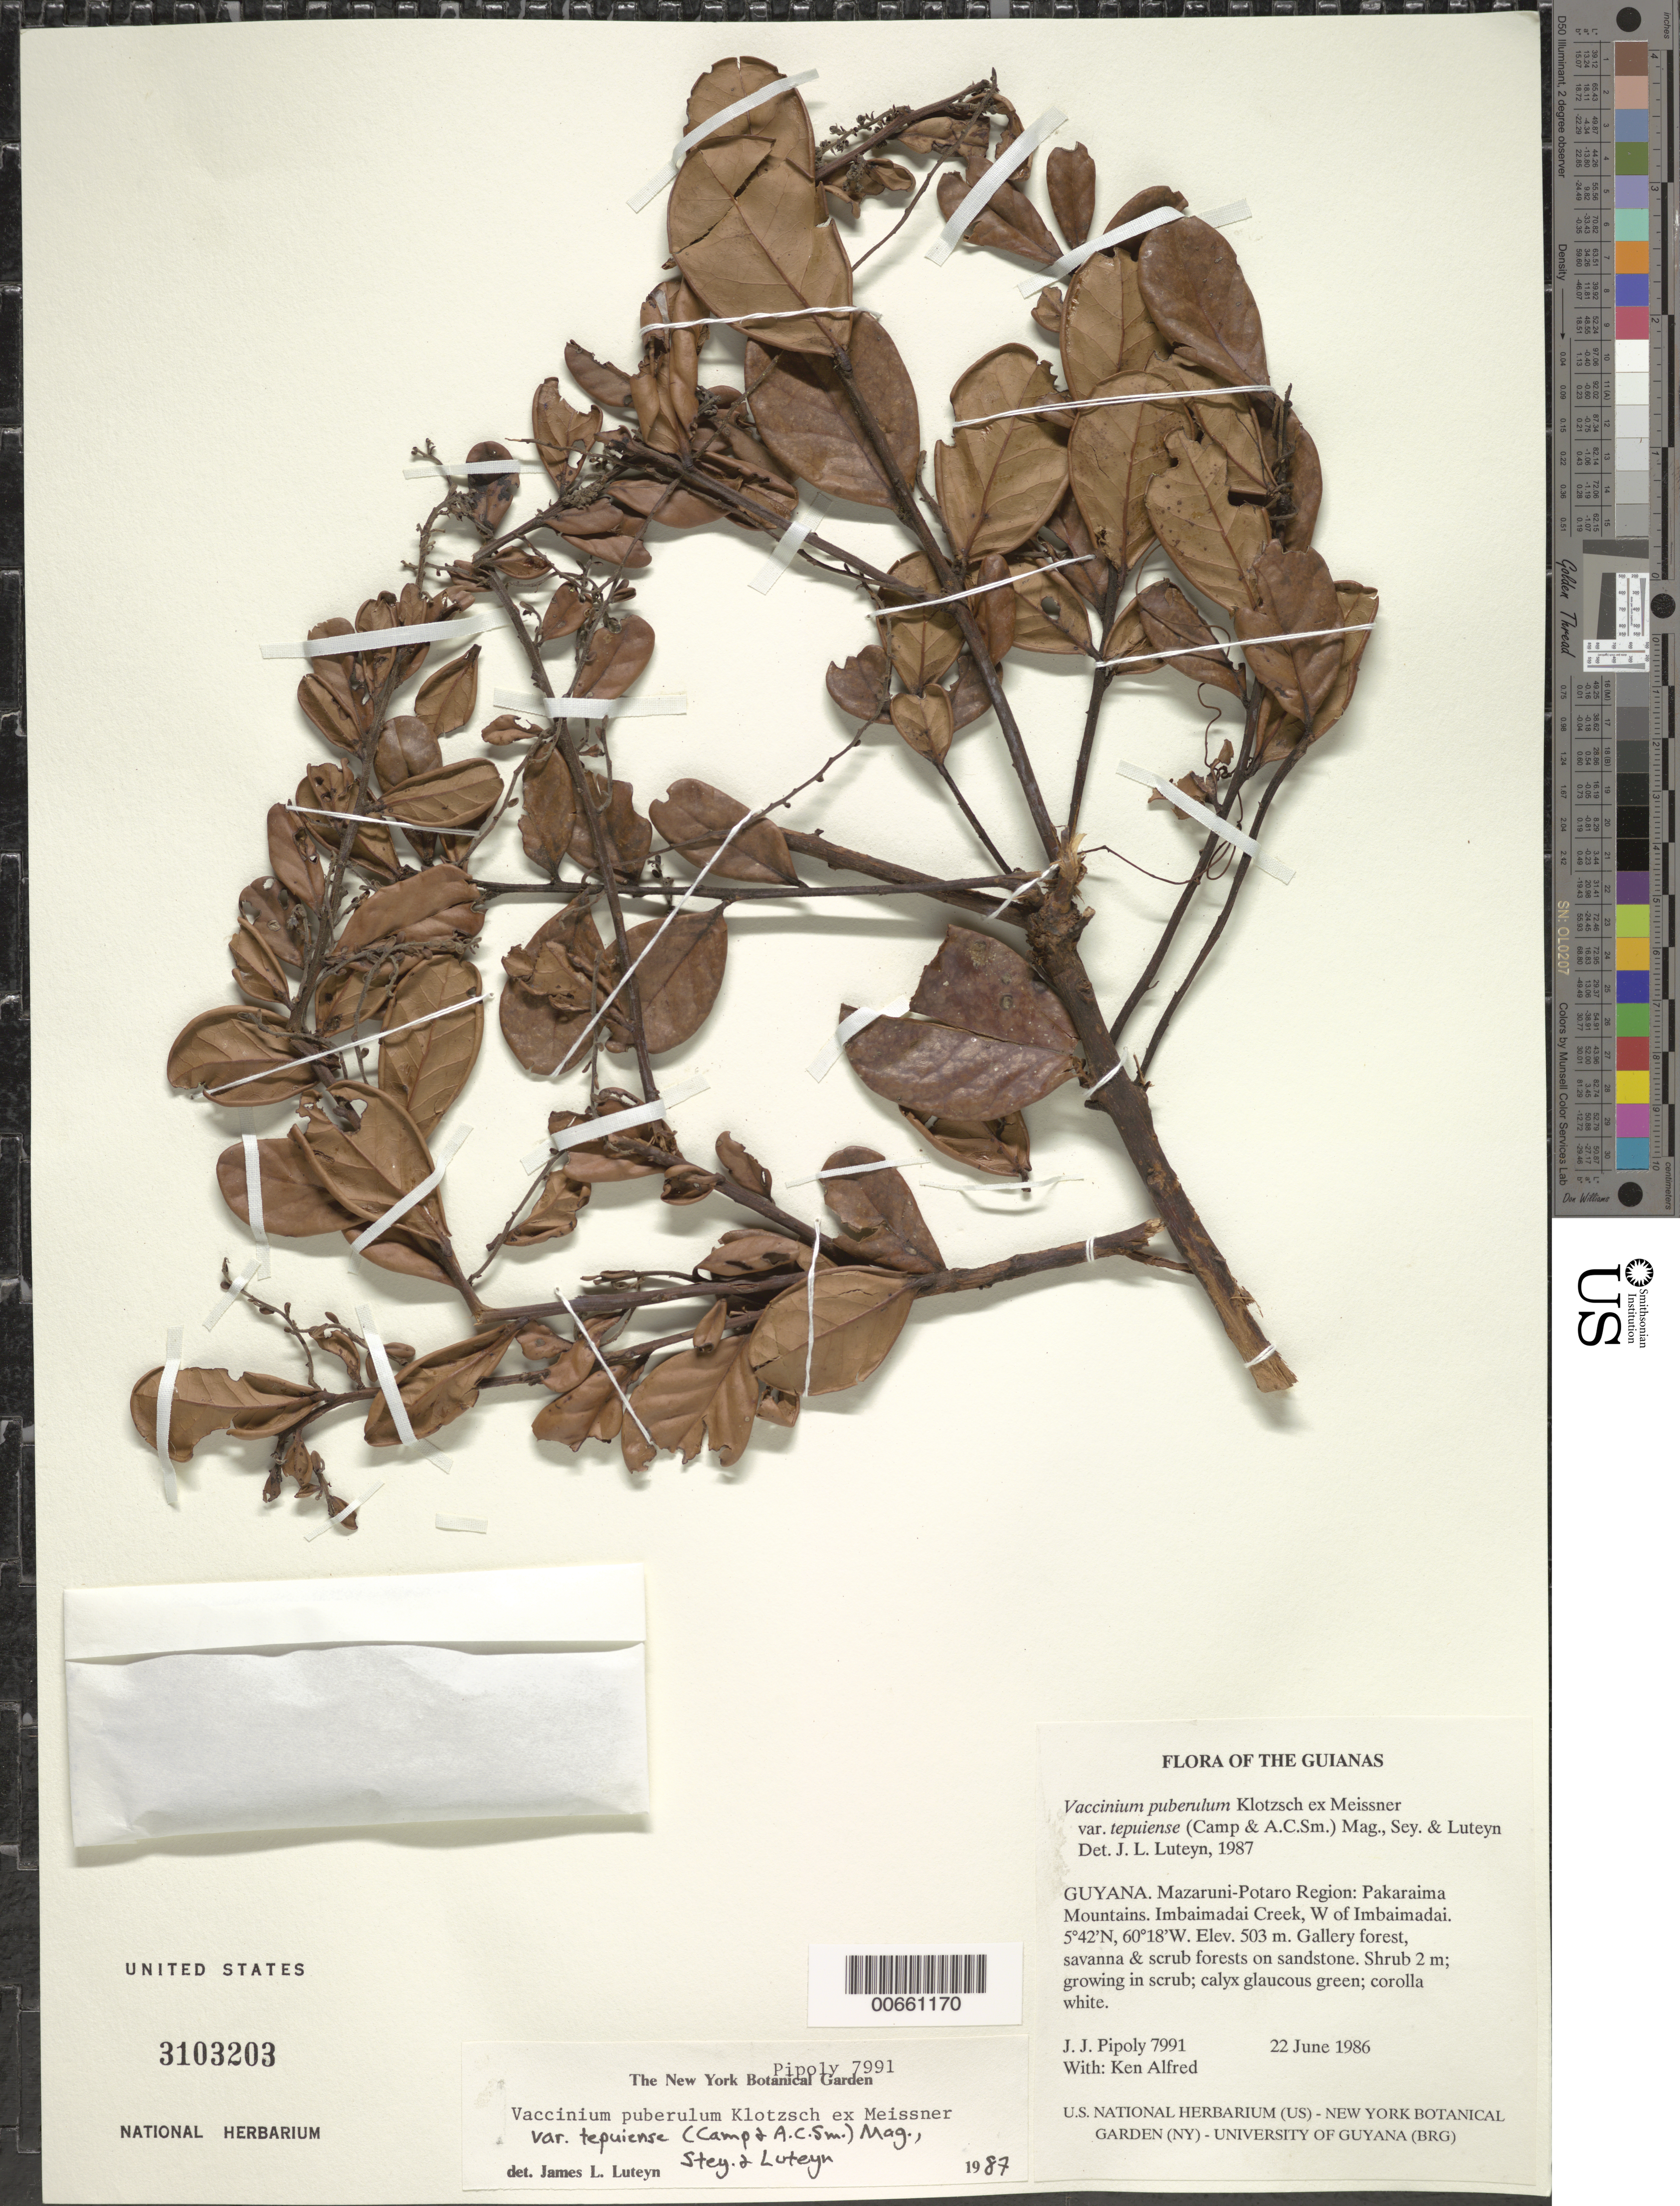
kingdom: Plantae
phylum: Tracheophyta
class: Magnoliopsida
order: Ericales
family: Ericaceae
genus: Vaccinium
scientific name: Vaccinium puberulum var. tepuiense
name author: (Camp & A.C. Sm.) Maguire et al.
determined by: Luteyn, J. L.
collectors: J. J. Pipoly & K. Alfred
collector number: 7991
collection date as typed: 22 June 1986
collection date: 1986-06-22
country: Guyana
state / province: Cuyuni-Mazaruni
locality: Pakaraima Mts. Imbaimadai Creek, W of Imbaimadai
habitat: Gallery forest, savanna and scrub forests on sandstone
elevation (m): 503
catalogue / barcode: US 3103203